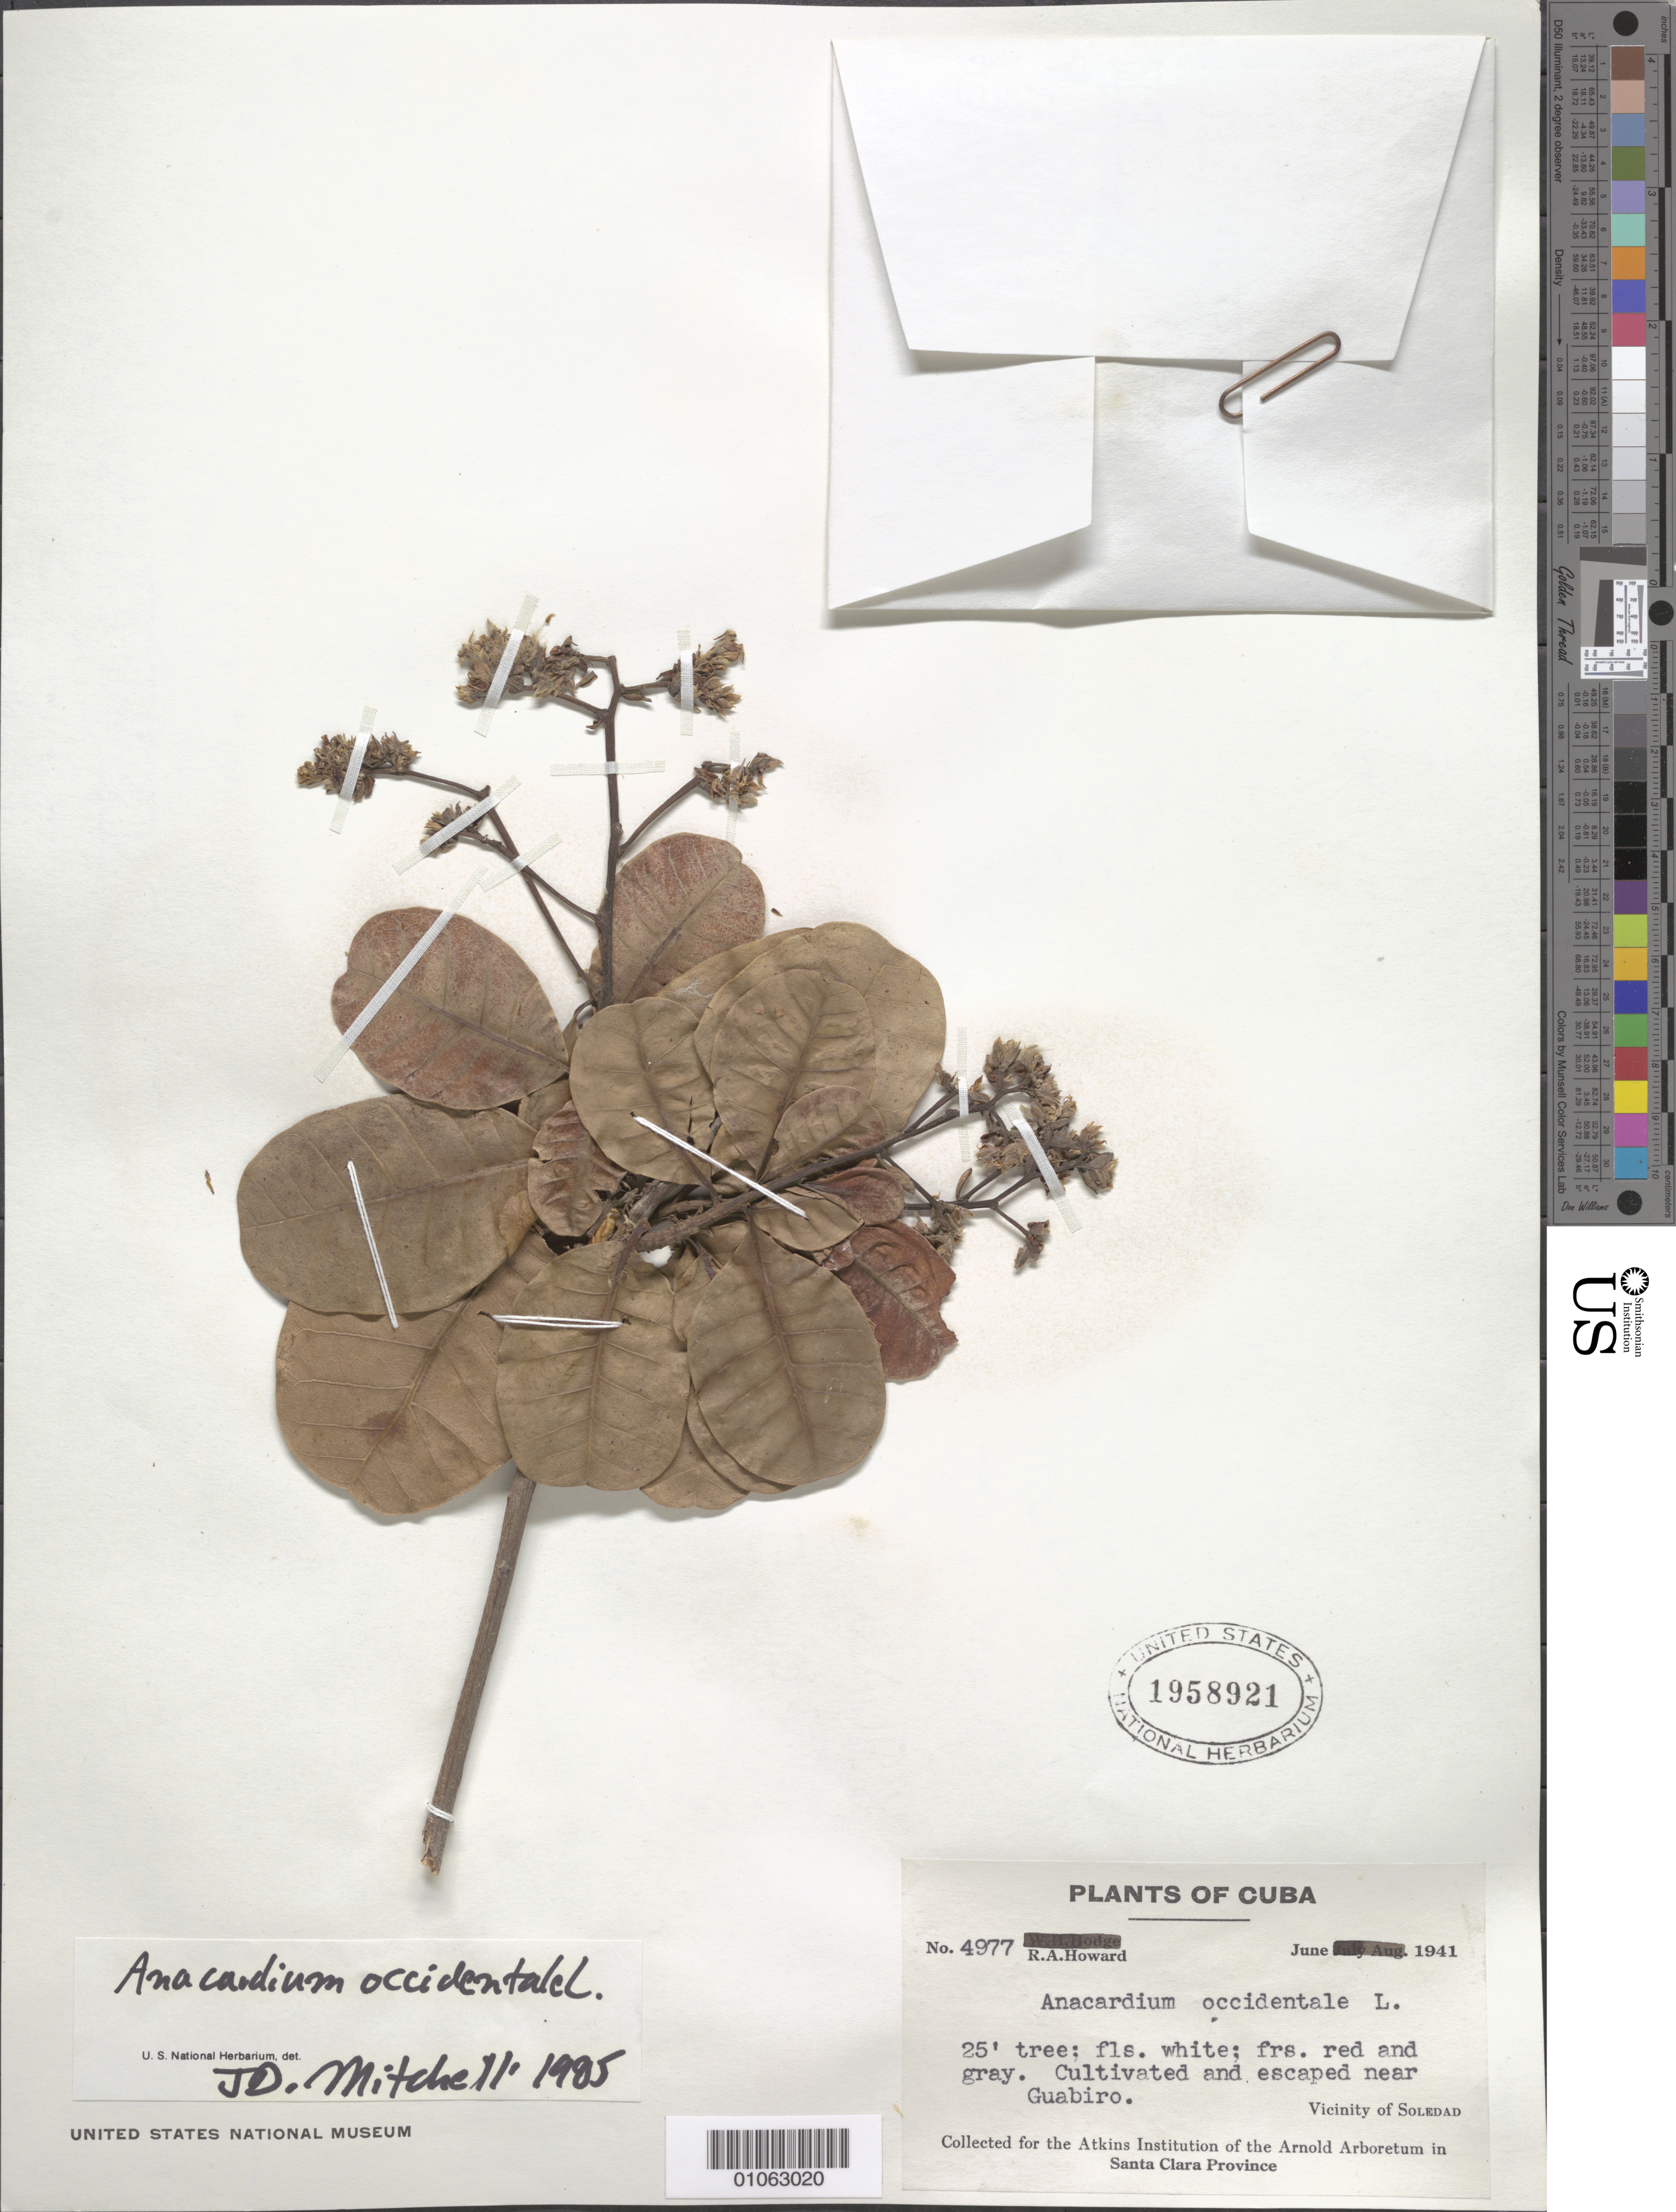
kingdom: Plantae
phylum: Tracheophyta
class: Magnoliopsida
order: Sapindales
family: Anacardiaceae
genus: Anacardium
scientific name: Anacardium occidentale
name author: L.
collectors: R. A. Howard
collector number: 4977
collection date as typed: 01 Jun 1941 to 30 Jun 1941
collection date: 1941-06-01/1941-06-30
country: Cuba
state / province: Villa Clara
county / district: Santa Clara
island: Cuba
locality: Cultivated and escaped near Guabiro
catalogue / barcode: US 1958921